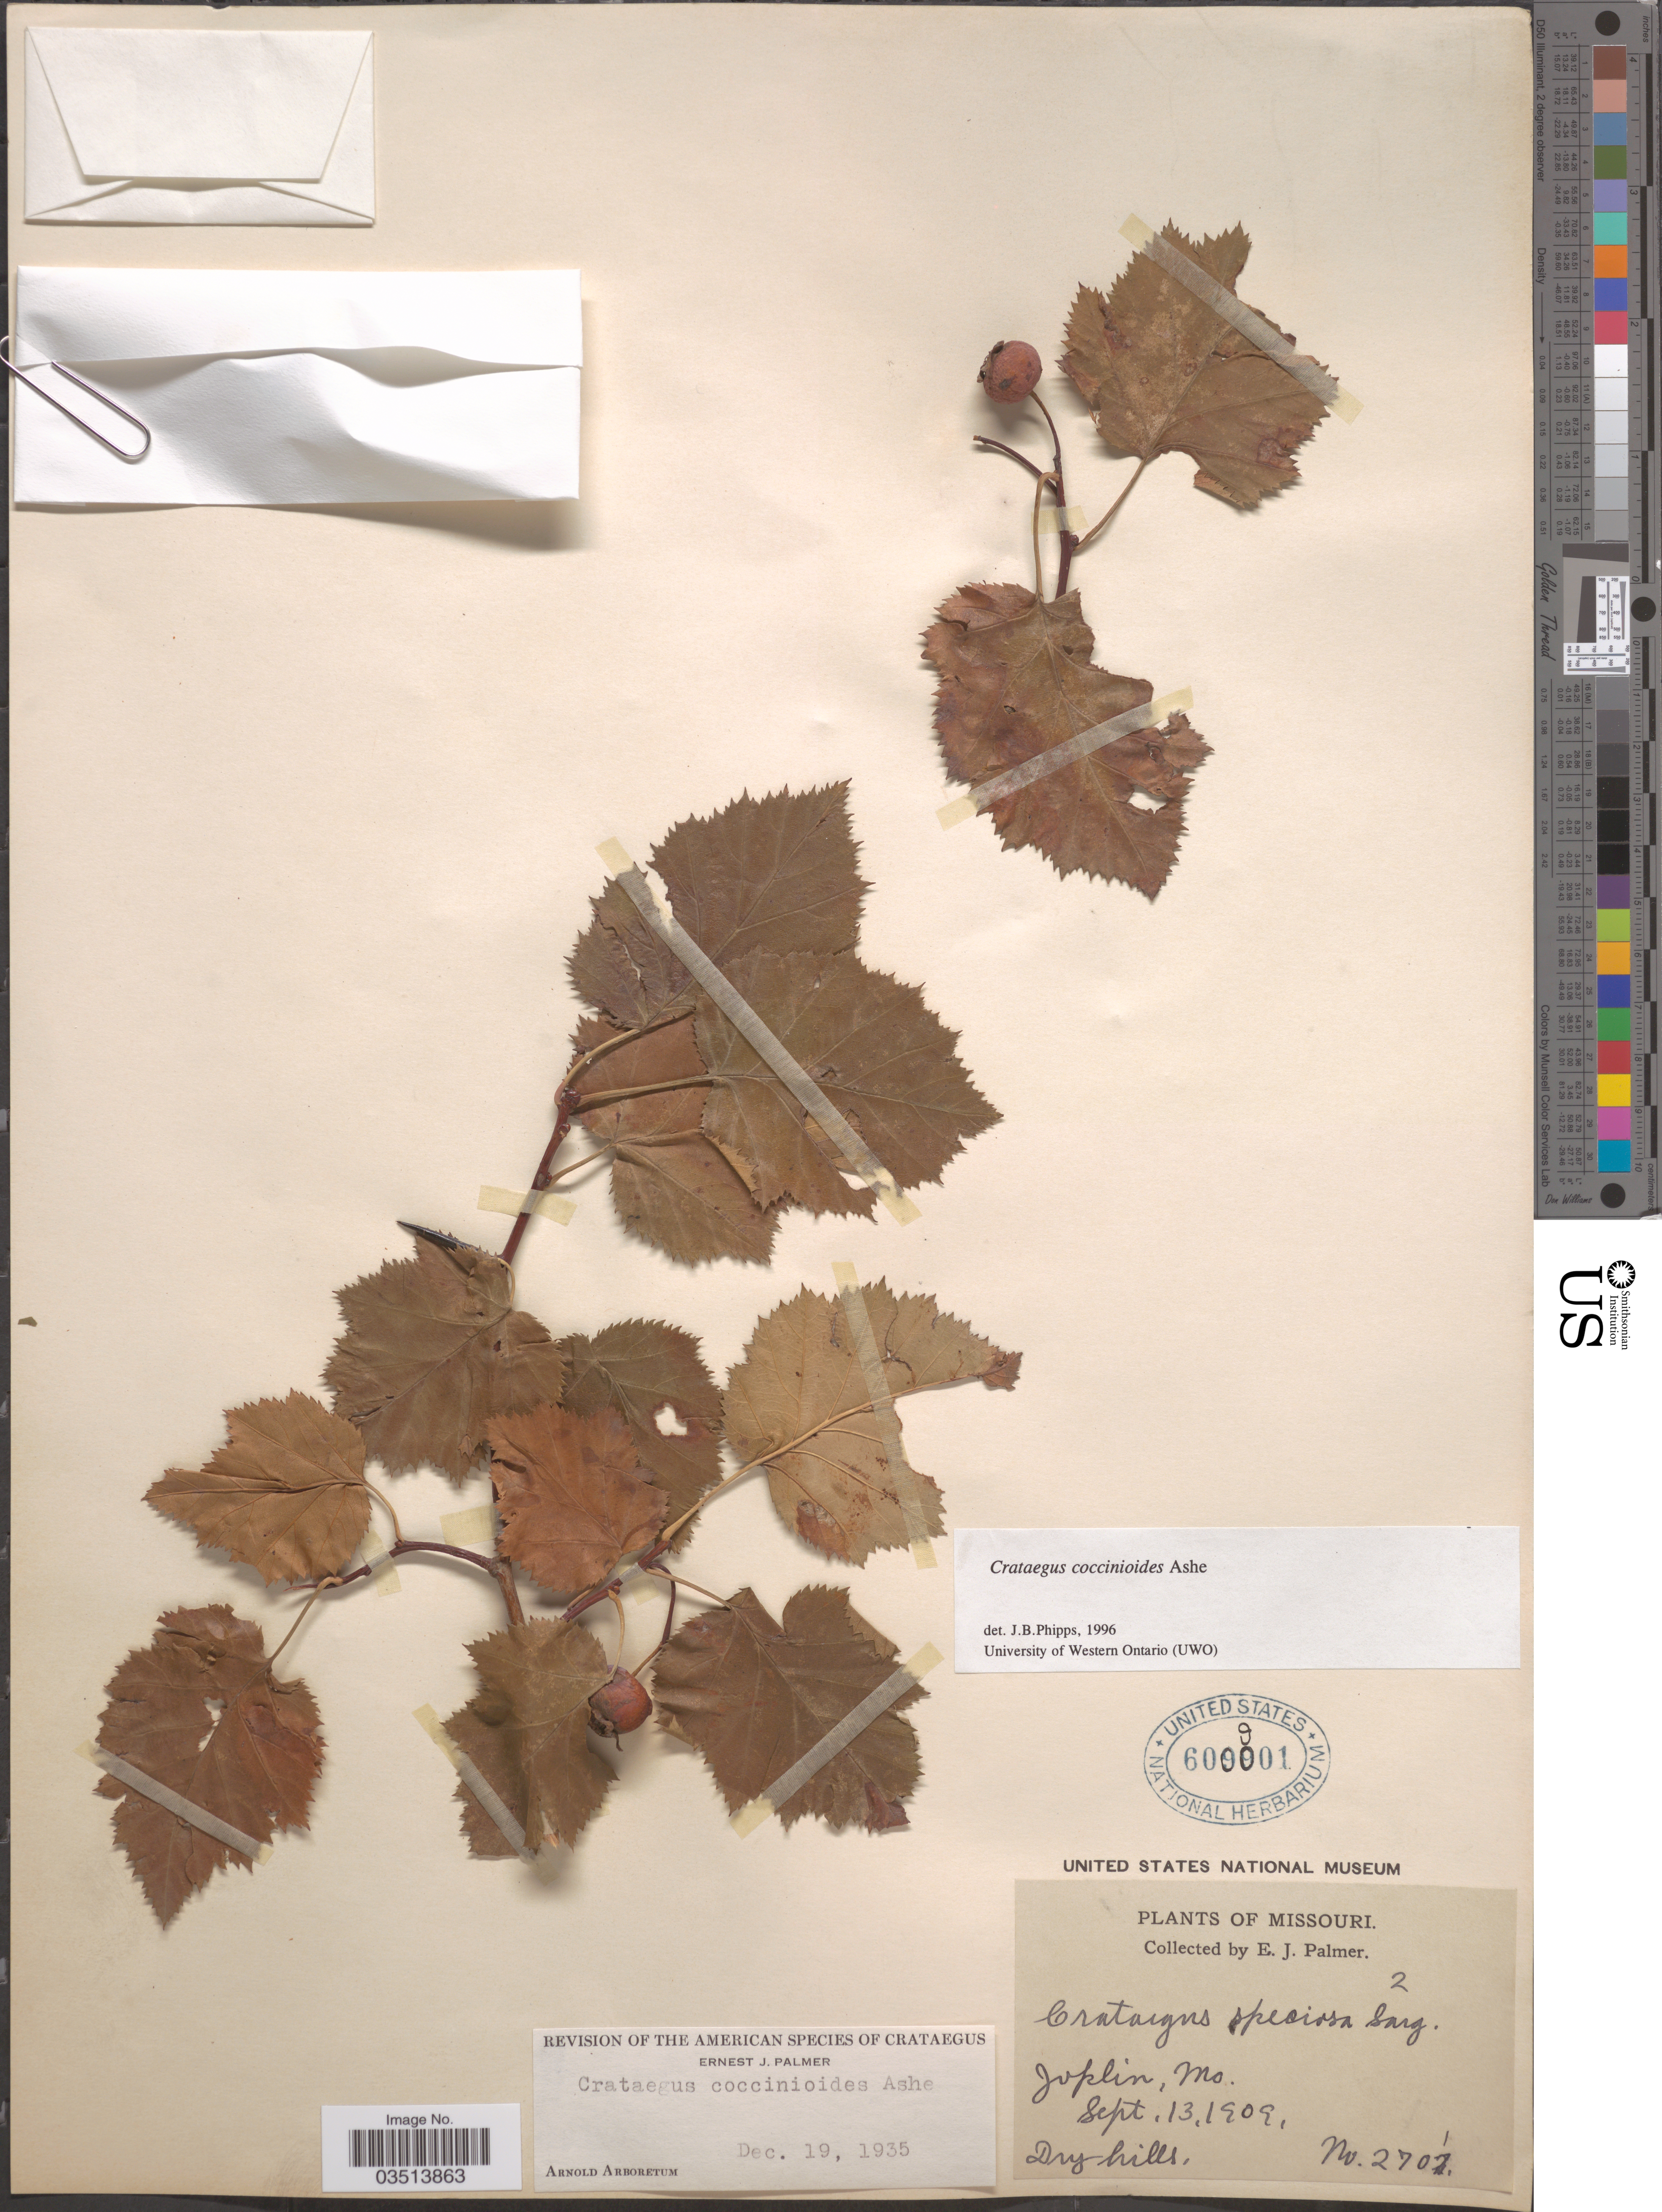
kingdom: Plantae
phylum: Tracheophyta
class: Magnoliopsida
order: Rosales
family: Rosaceae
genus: Crataegus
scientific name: Crataegus coccinioides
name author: Ashe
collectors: E. J. Palmer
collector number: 2701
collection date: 1909-09-13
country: United States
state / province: Missouri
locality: Joplin.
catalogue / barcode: US 600901